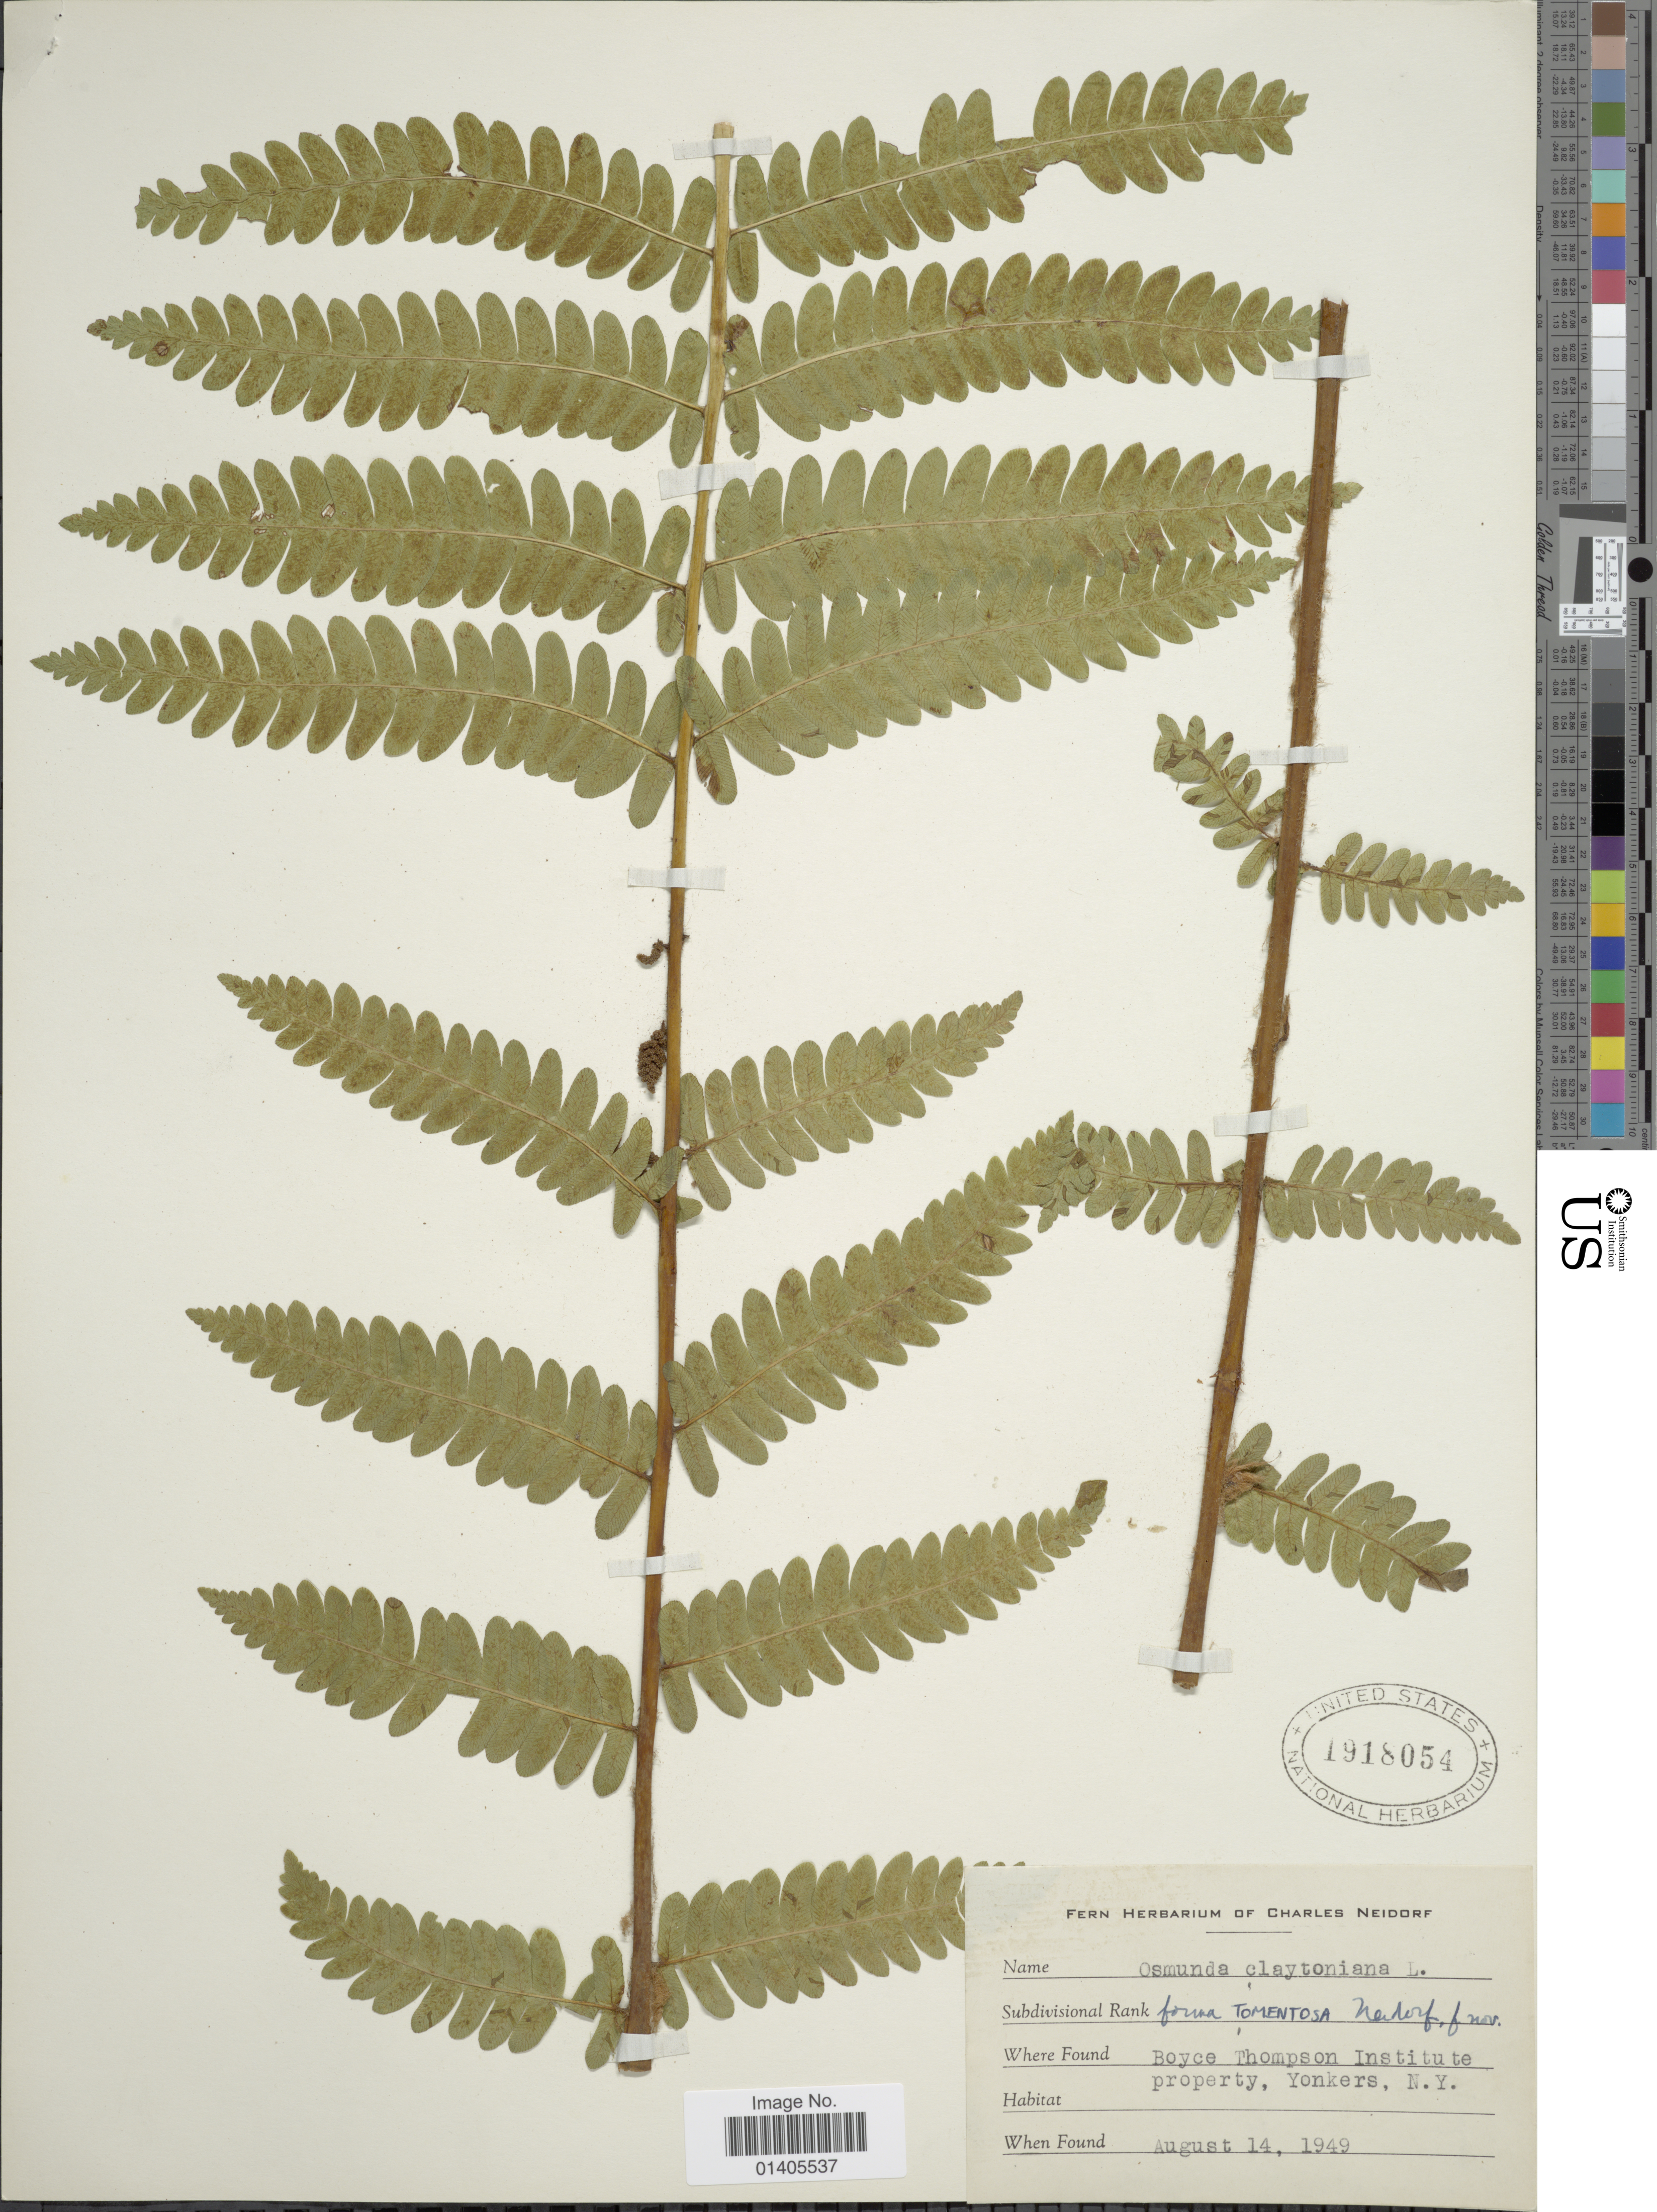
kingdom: Plantae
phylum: Tracheophyta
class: Polypodiopsida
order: Osmundales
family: Osmundaceae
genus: Osmunda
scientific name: Osmunda claytoniana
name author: (L.) Tagawa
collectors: C. Neidorf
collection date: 1949-08-14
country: United States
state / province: New York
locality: Boyce Thompson Istitute property, Yonkers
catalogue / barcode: US 1918054